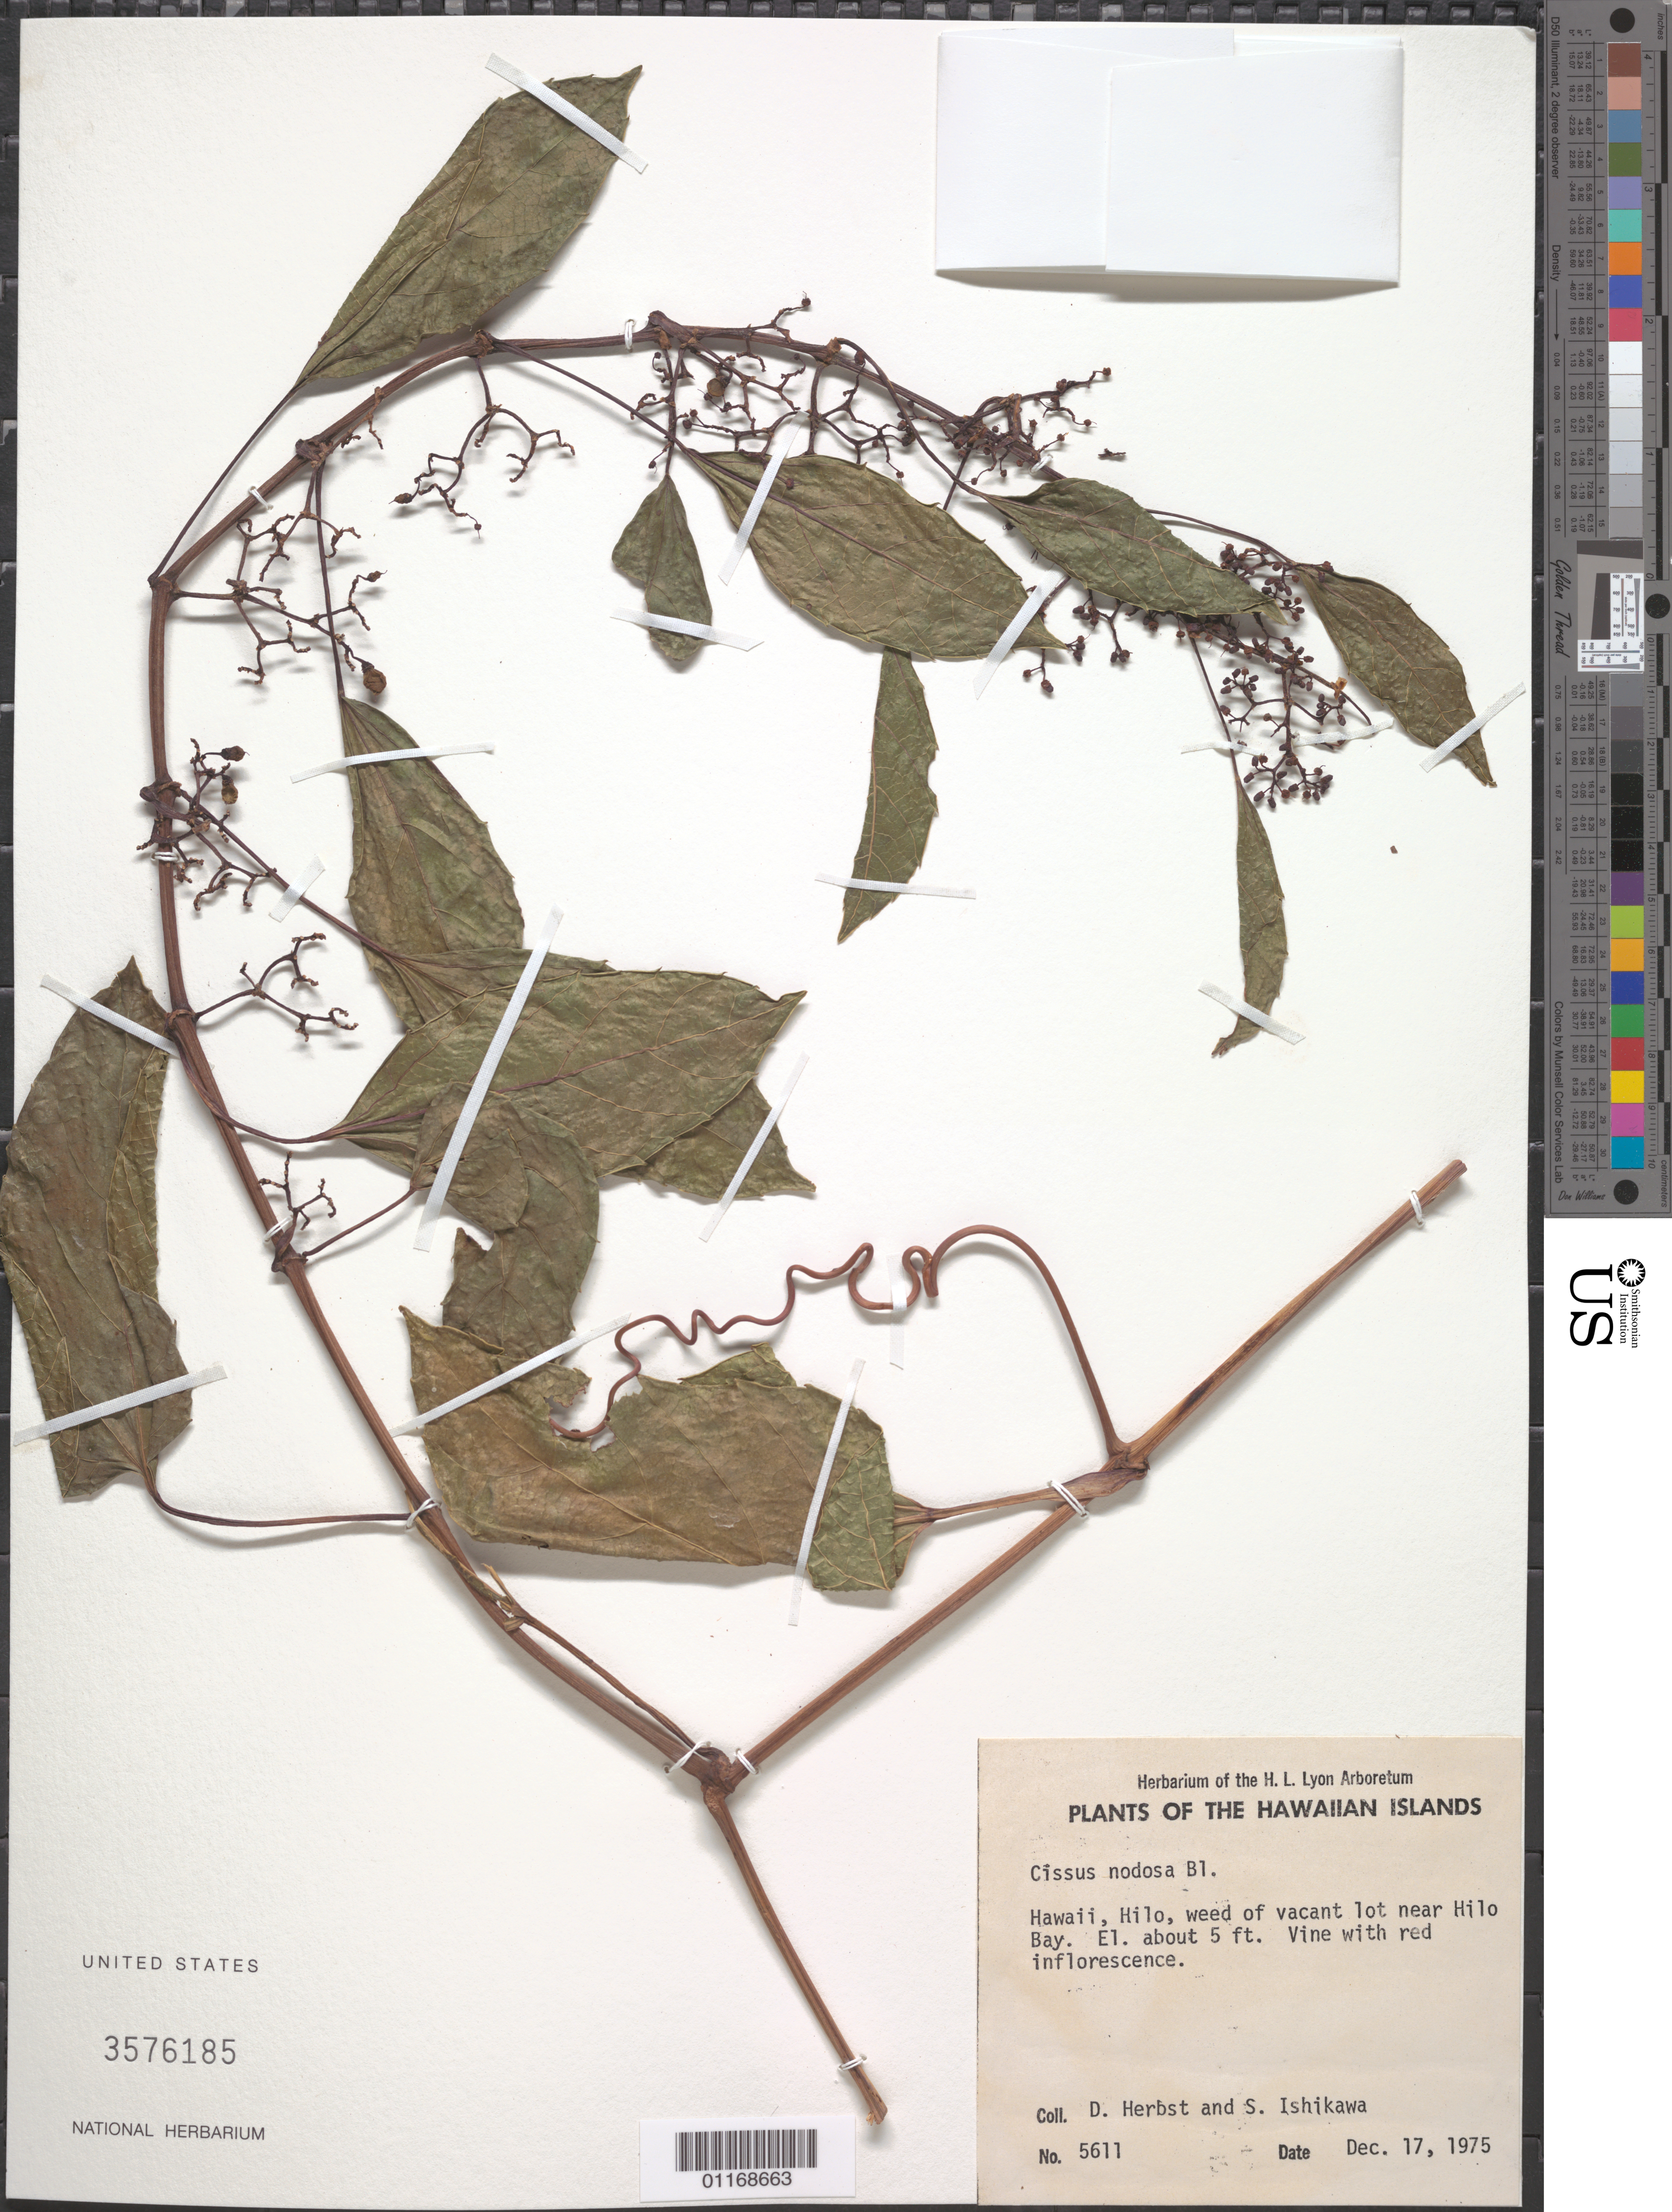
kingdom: Plantae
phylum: Tracheophyta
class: Magnoliopsida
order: Vitales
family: Vitaceae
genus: Cissus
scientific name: Cissus nodosa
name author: Blume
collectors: D. R. Herbst & S. Ishikawa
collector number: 5611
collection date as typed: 17 Dec 1975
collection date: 1975-12-17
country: United States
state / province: Hawaii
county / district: Hawaii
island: Hawaii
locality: Hilo, vacant lot near Hilo Bay.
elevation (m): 2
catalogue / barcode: US 3576185